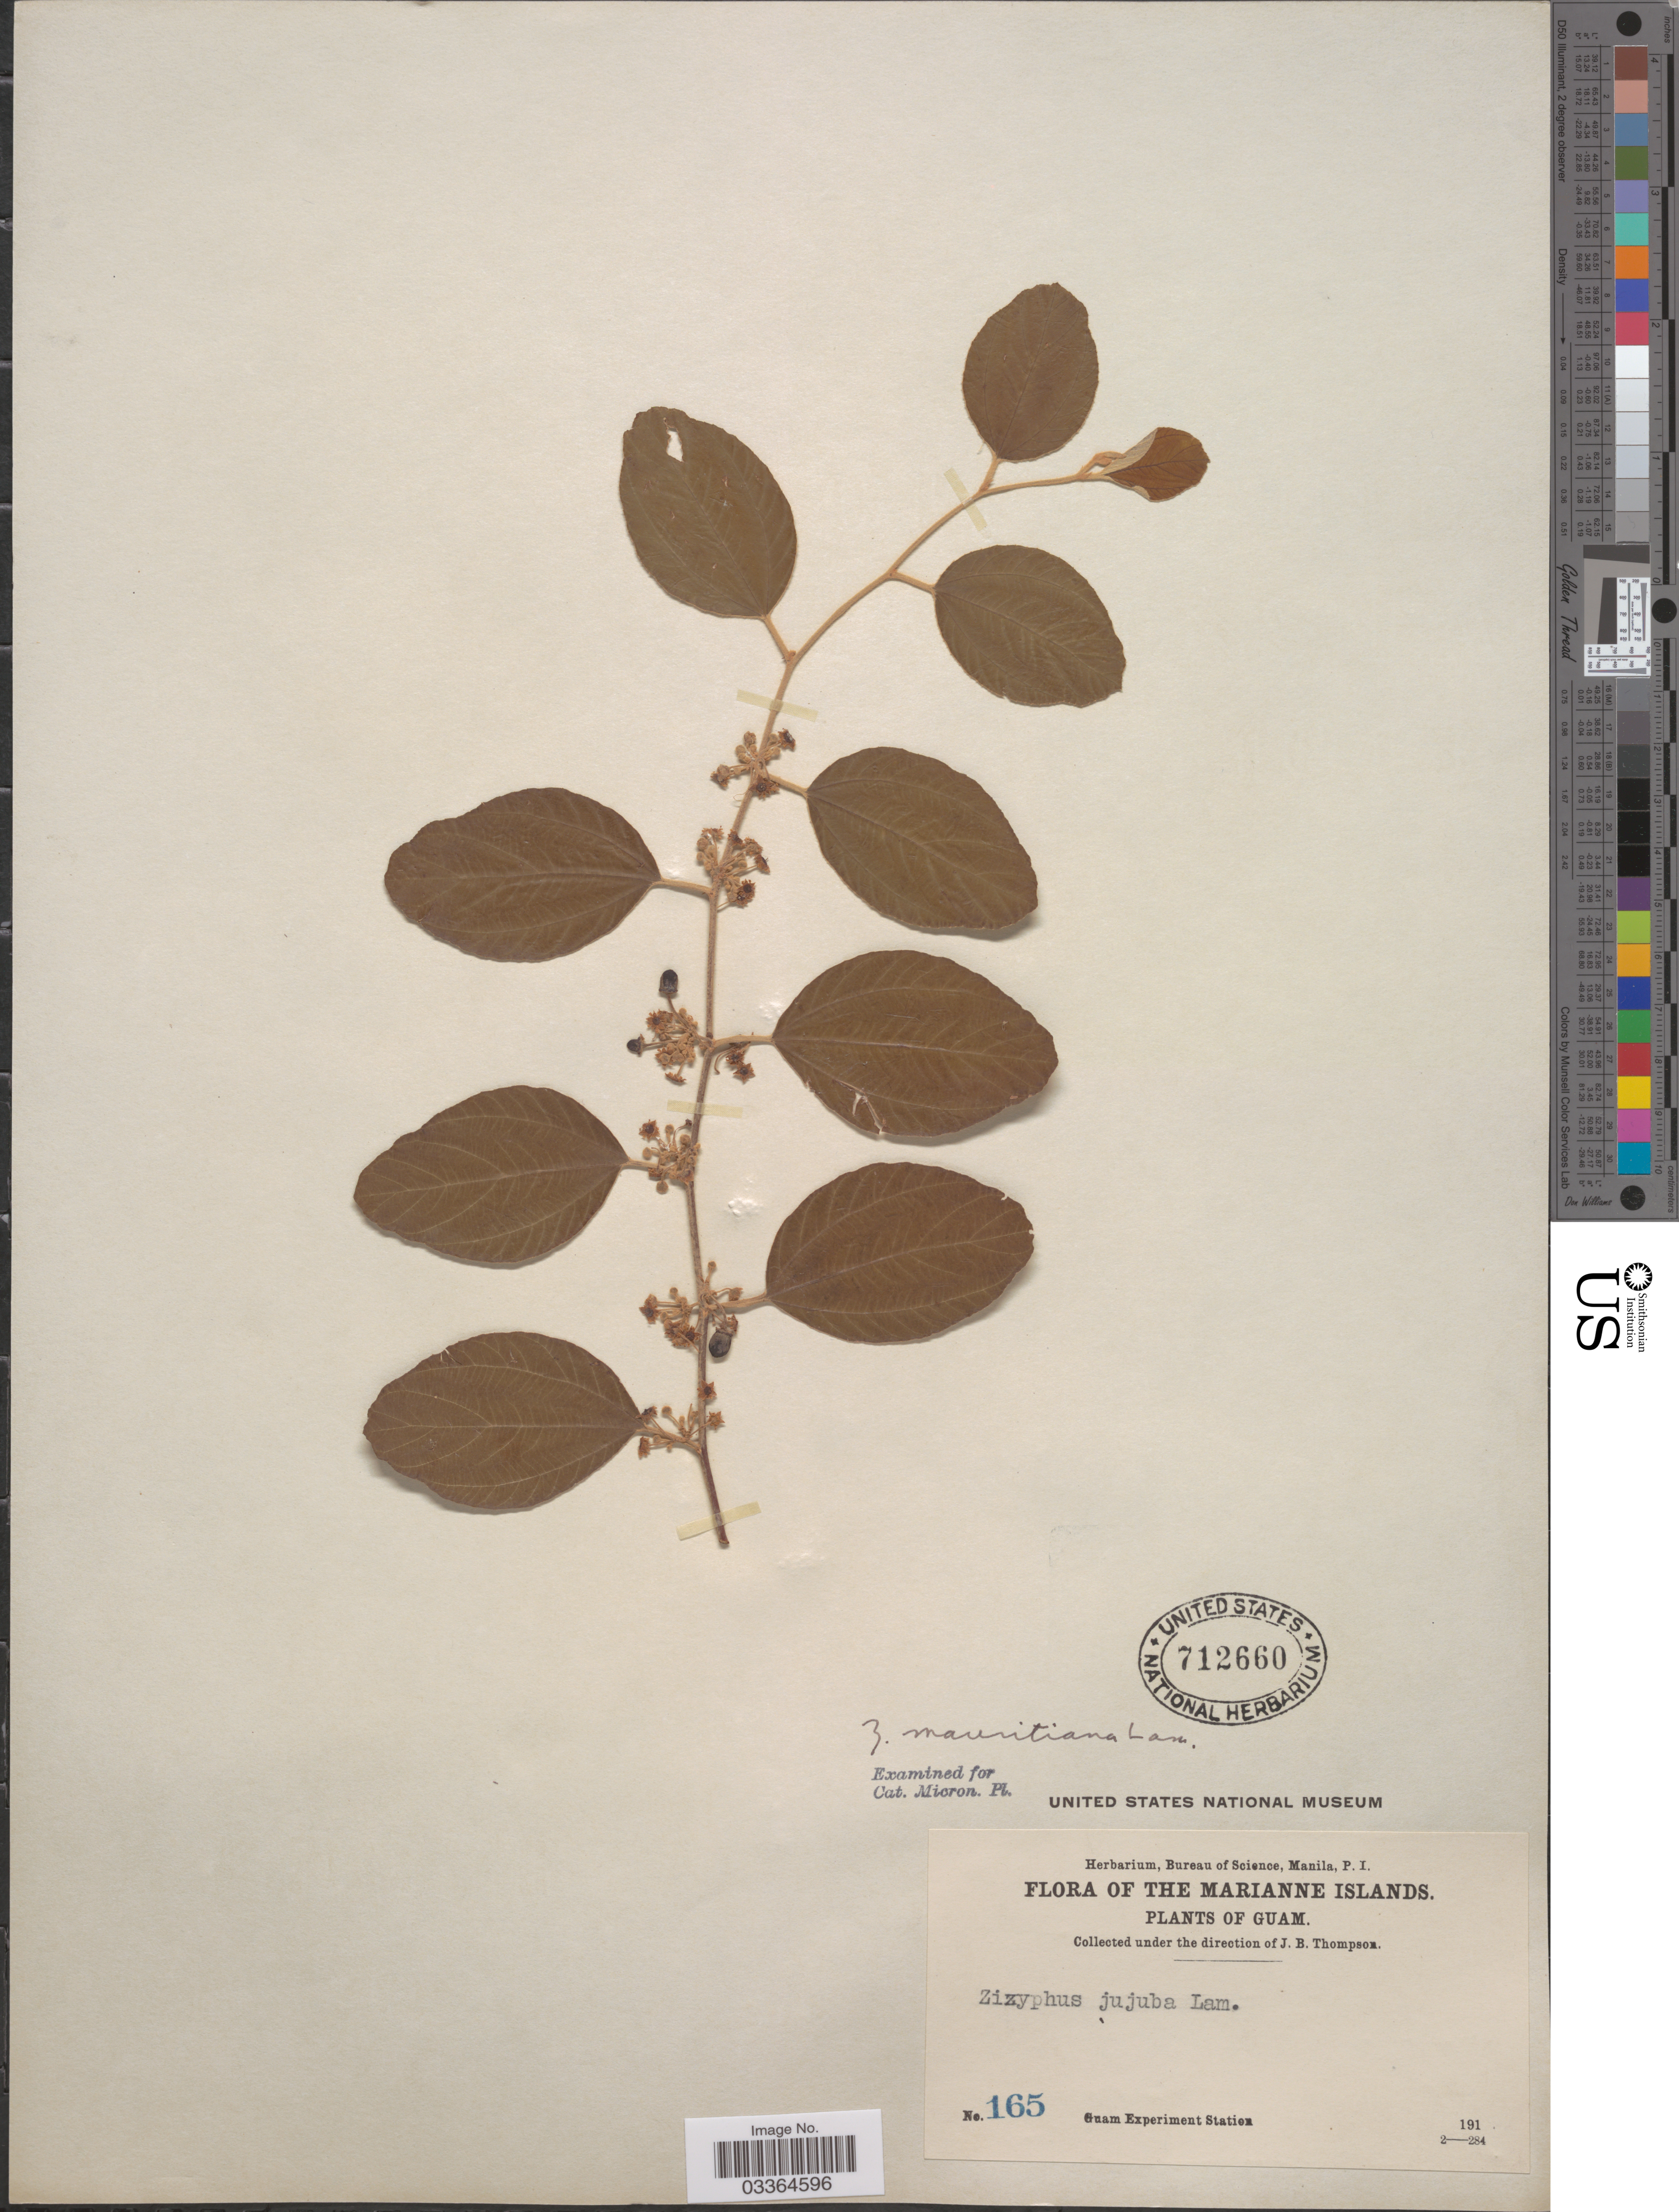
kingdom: Plantae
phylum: Tracheophyta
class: Magnoliopsida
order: Rosales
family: Rhamnaceae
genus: Ziziphus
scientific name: Ziziphus mauritiana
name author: Lam.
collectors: Guam Exp. Sta.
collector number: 165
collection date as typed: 191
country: Guam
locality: The Marianne Islands.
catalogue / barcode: US 712660